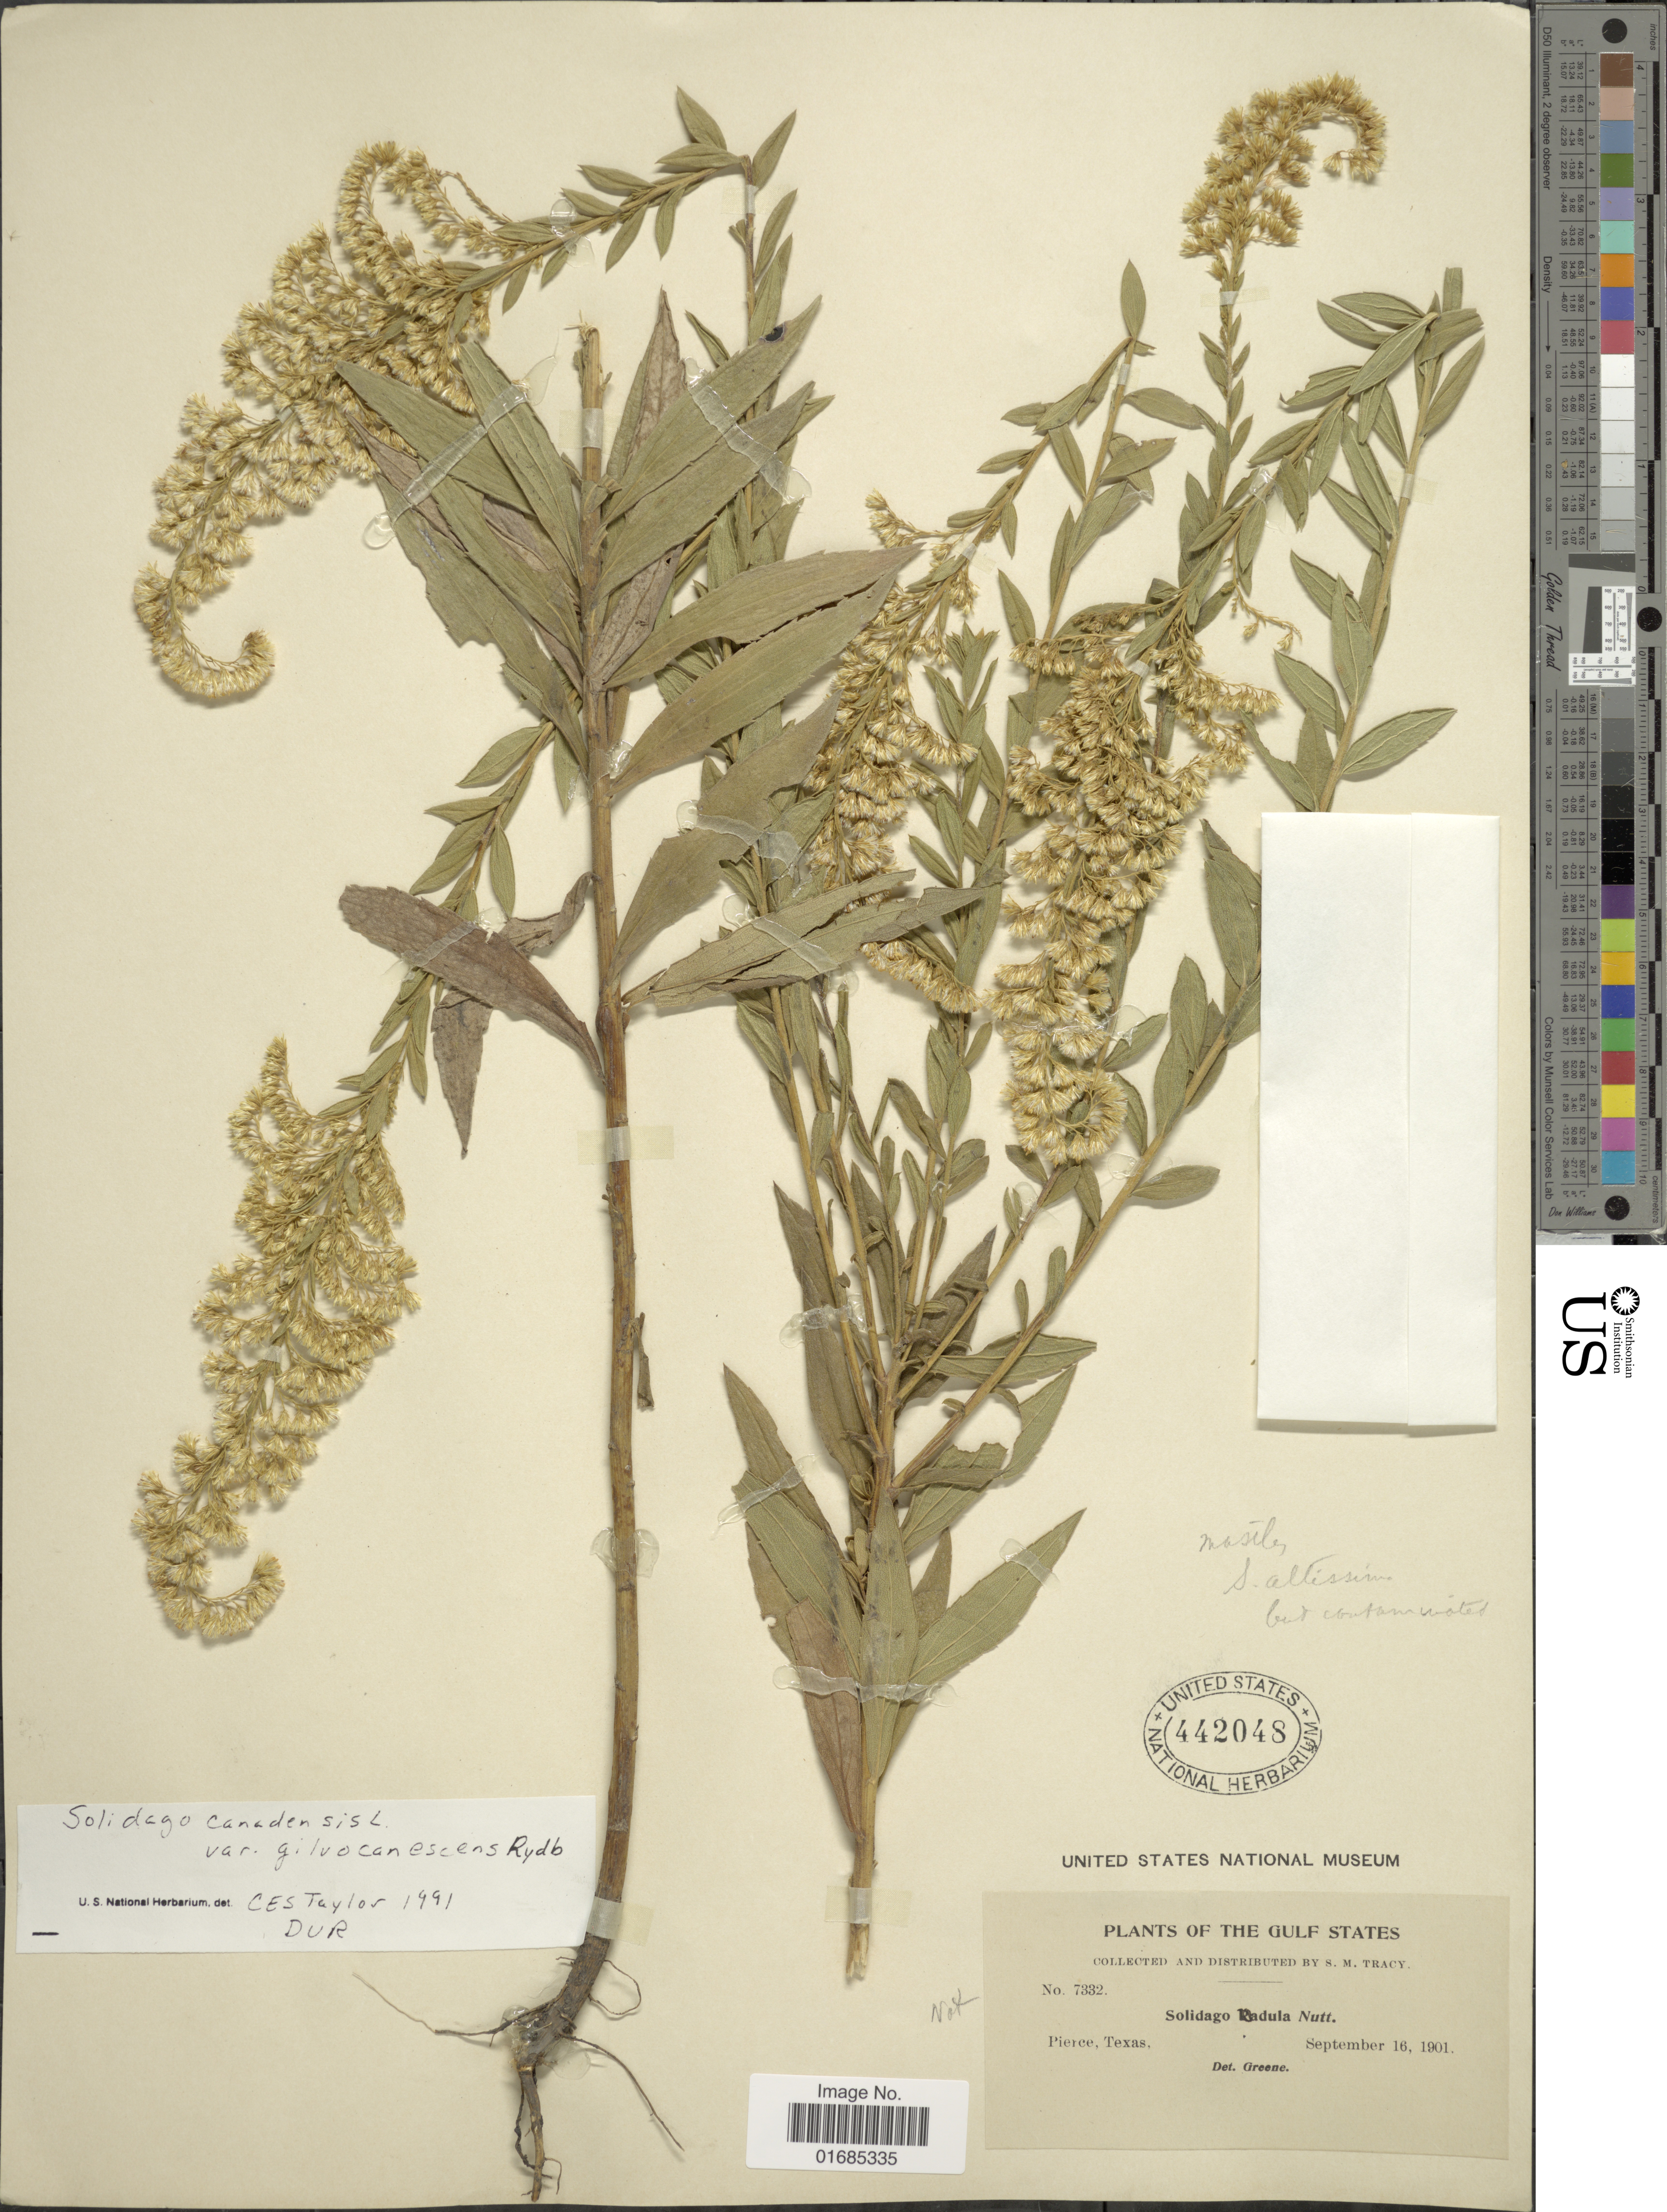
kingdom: Plantae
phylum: Tracheophyta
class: Magnoliopsida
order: Asterales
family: Asteraceae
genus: Solidago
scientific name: Solidago canadensis var. gilvocanescens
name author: Rydb.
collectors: S. Stracy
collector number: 7332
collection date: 1901-09-16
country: United States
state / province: Texas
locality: Gulf States, Pierce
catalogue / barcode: US 442048